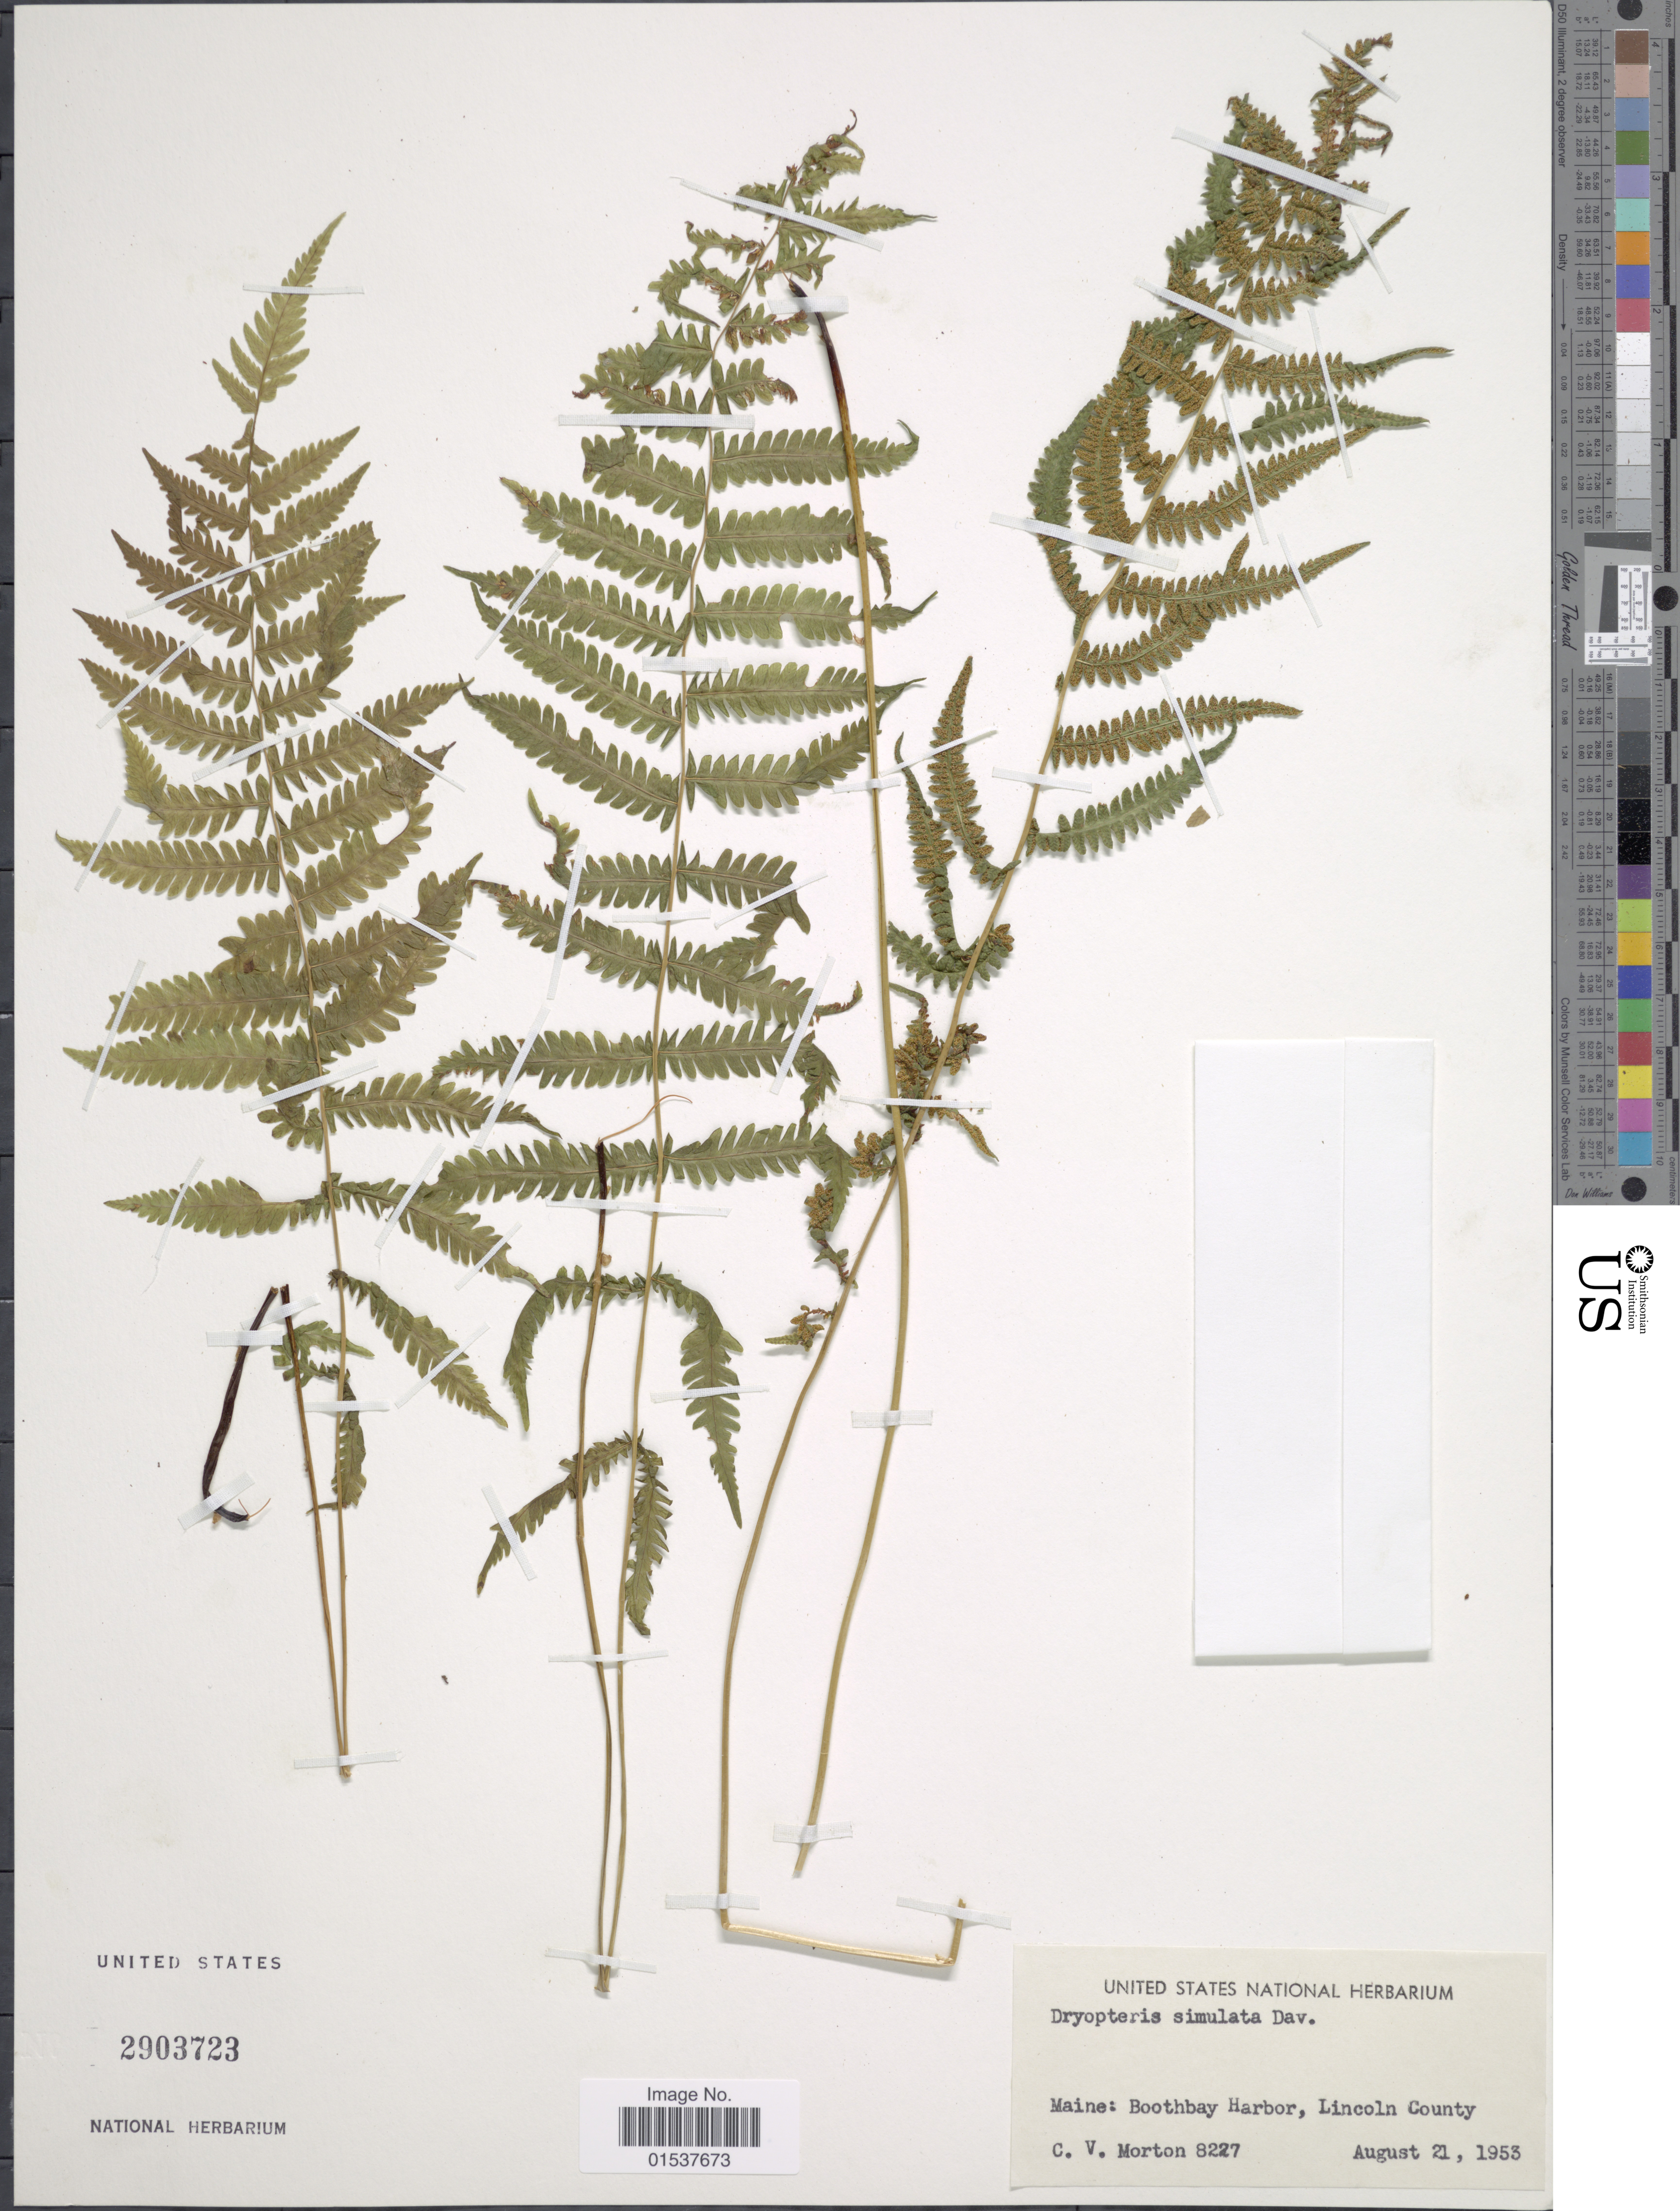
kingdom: Plantae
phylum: Tracheophyta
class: Polypodiopsida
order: Polypodiales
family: Thelypteridaceae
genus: Parathelypteris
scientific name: Parathelypteris simulata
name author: (Davenp.) Holttum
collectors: C. V. Morton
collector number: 8227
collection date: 1953-08-21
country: United States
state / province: Maine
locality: Maine: Boothbay Harbor, Lincoln County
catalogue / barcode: US 2903723